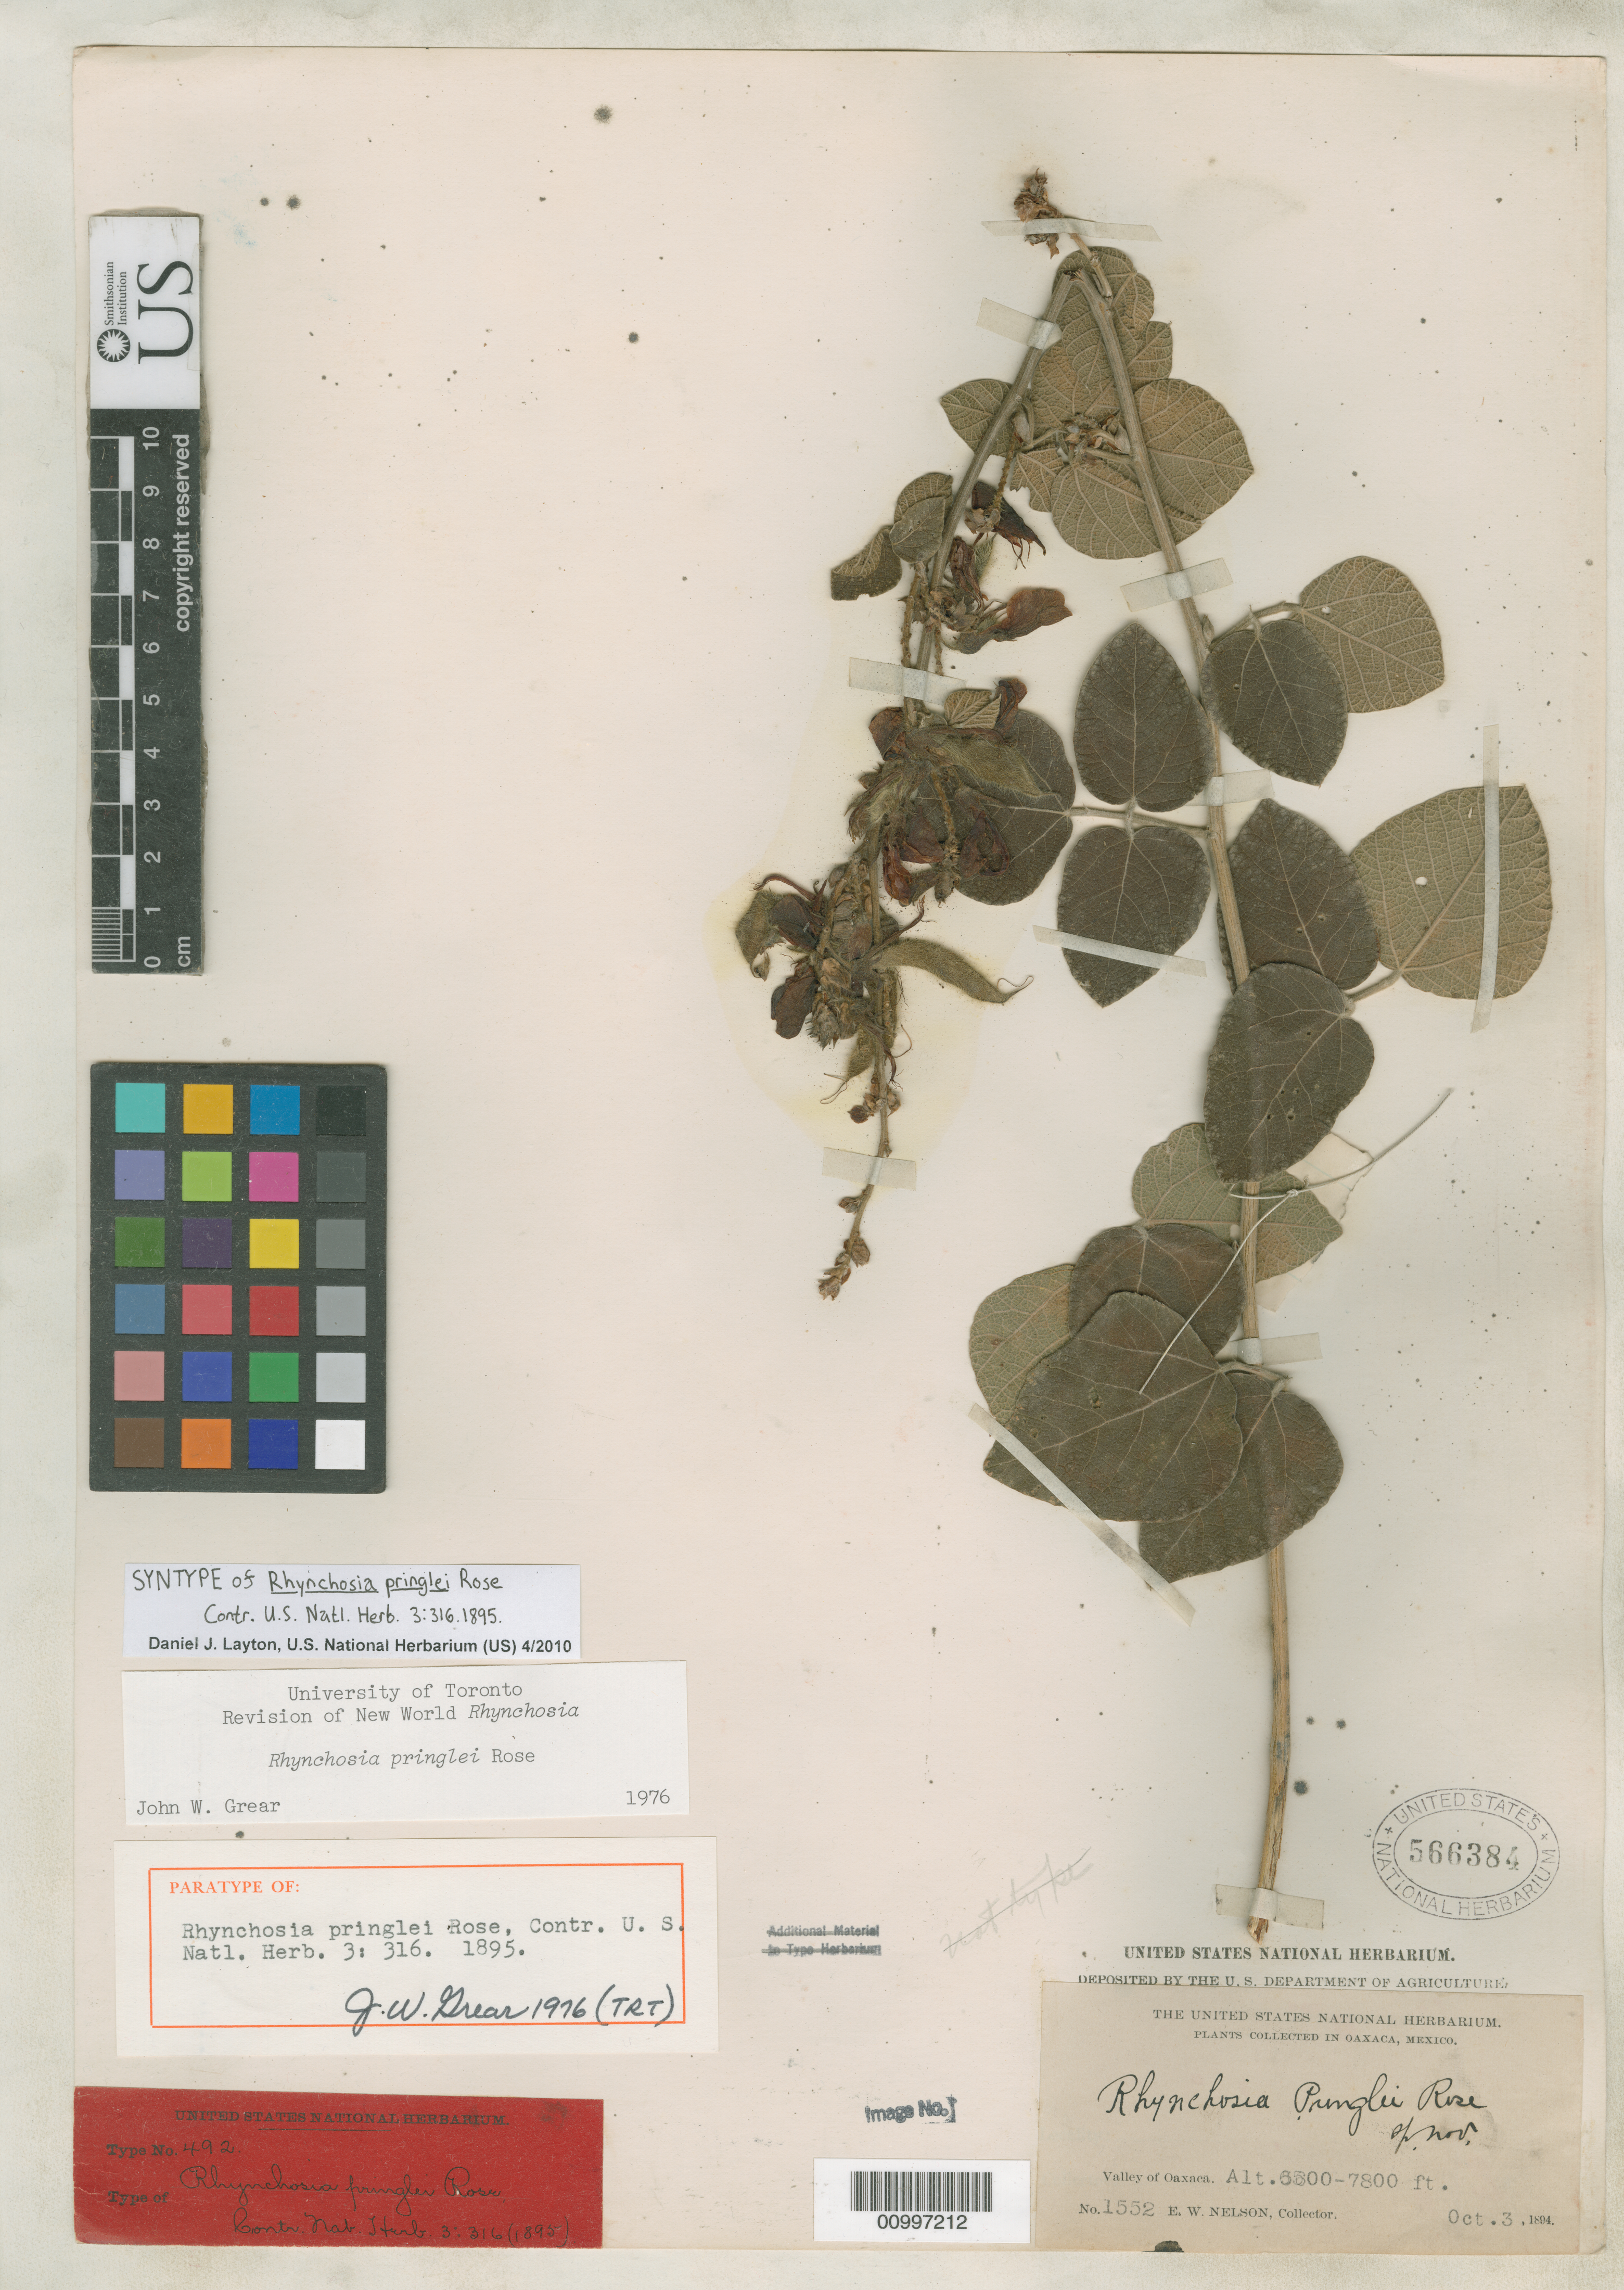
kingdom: Plantae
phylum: Tracheophyta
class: Magnoliopsida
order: Fabales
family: Fabaceae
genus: Rhynchosia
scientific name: Rhynchosia pringlei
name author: Rose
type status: Syntype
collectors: E. W. Nelson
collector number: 1552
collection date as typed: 03 Oct 1894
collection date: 1894-10-03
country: Mexico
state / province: Oaxaca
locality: Valley of Oaxaca.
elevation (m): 2012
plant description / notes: Protologue cites collection date as 13 October, presumably in error. Annotated as "paratype" by J.W. Grear (1976).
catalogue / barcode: US 566384